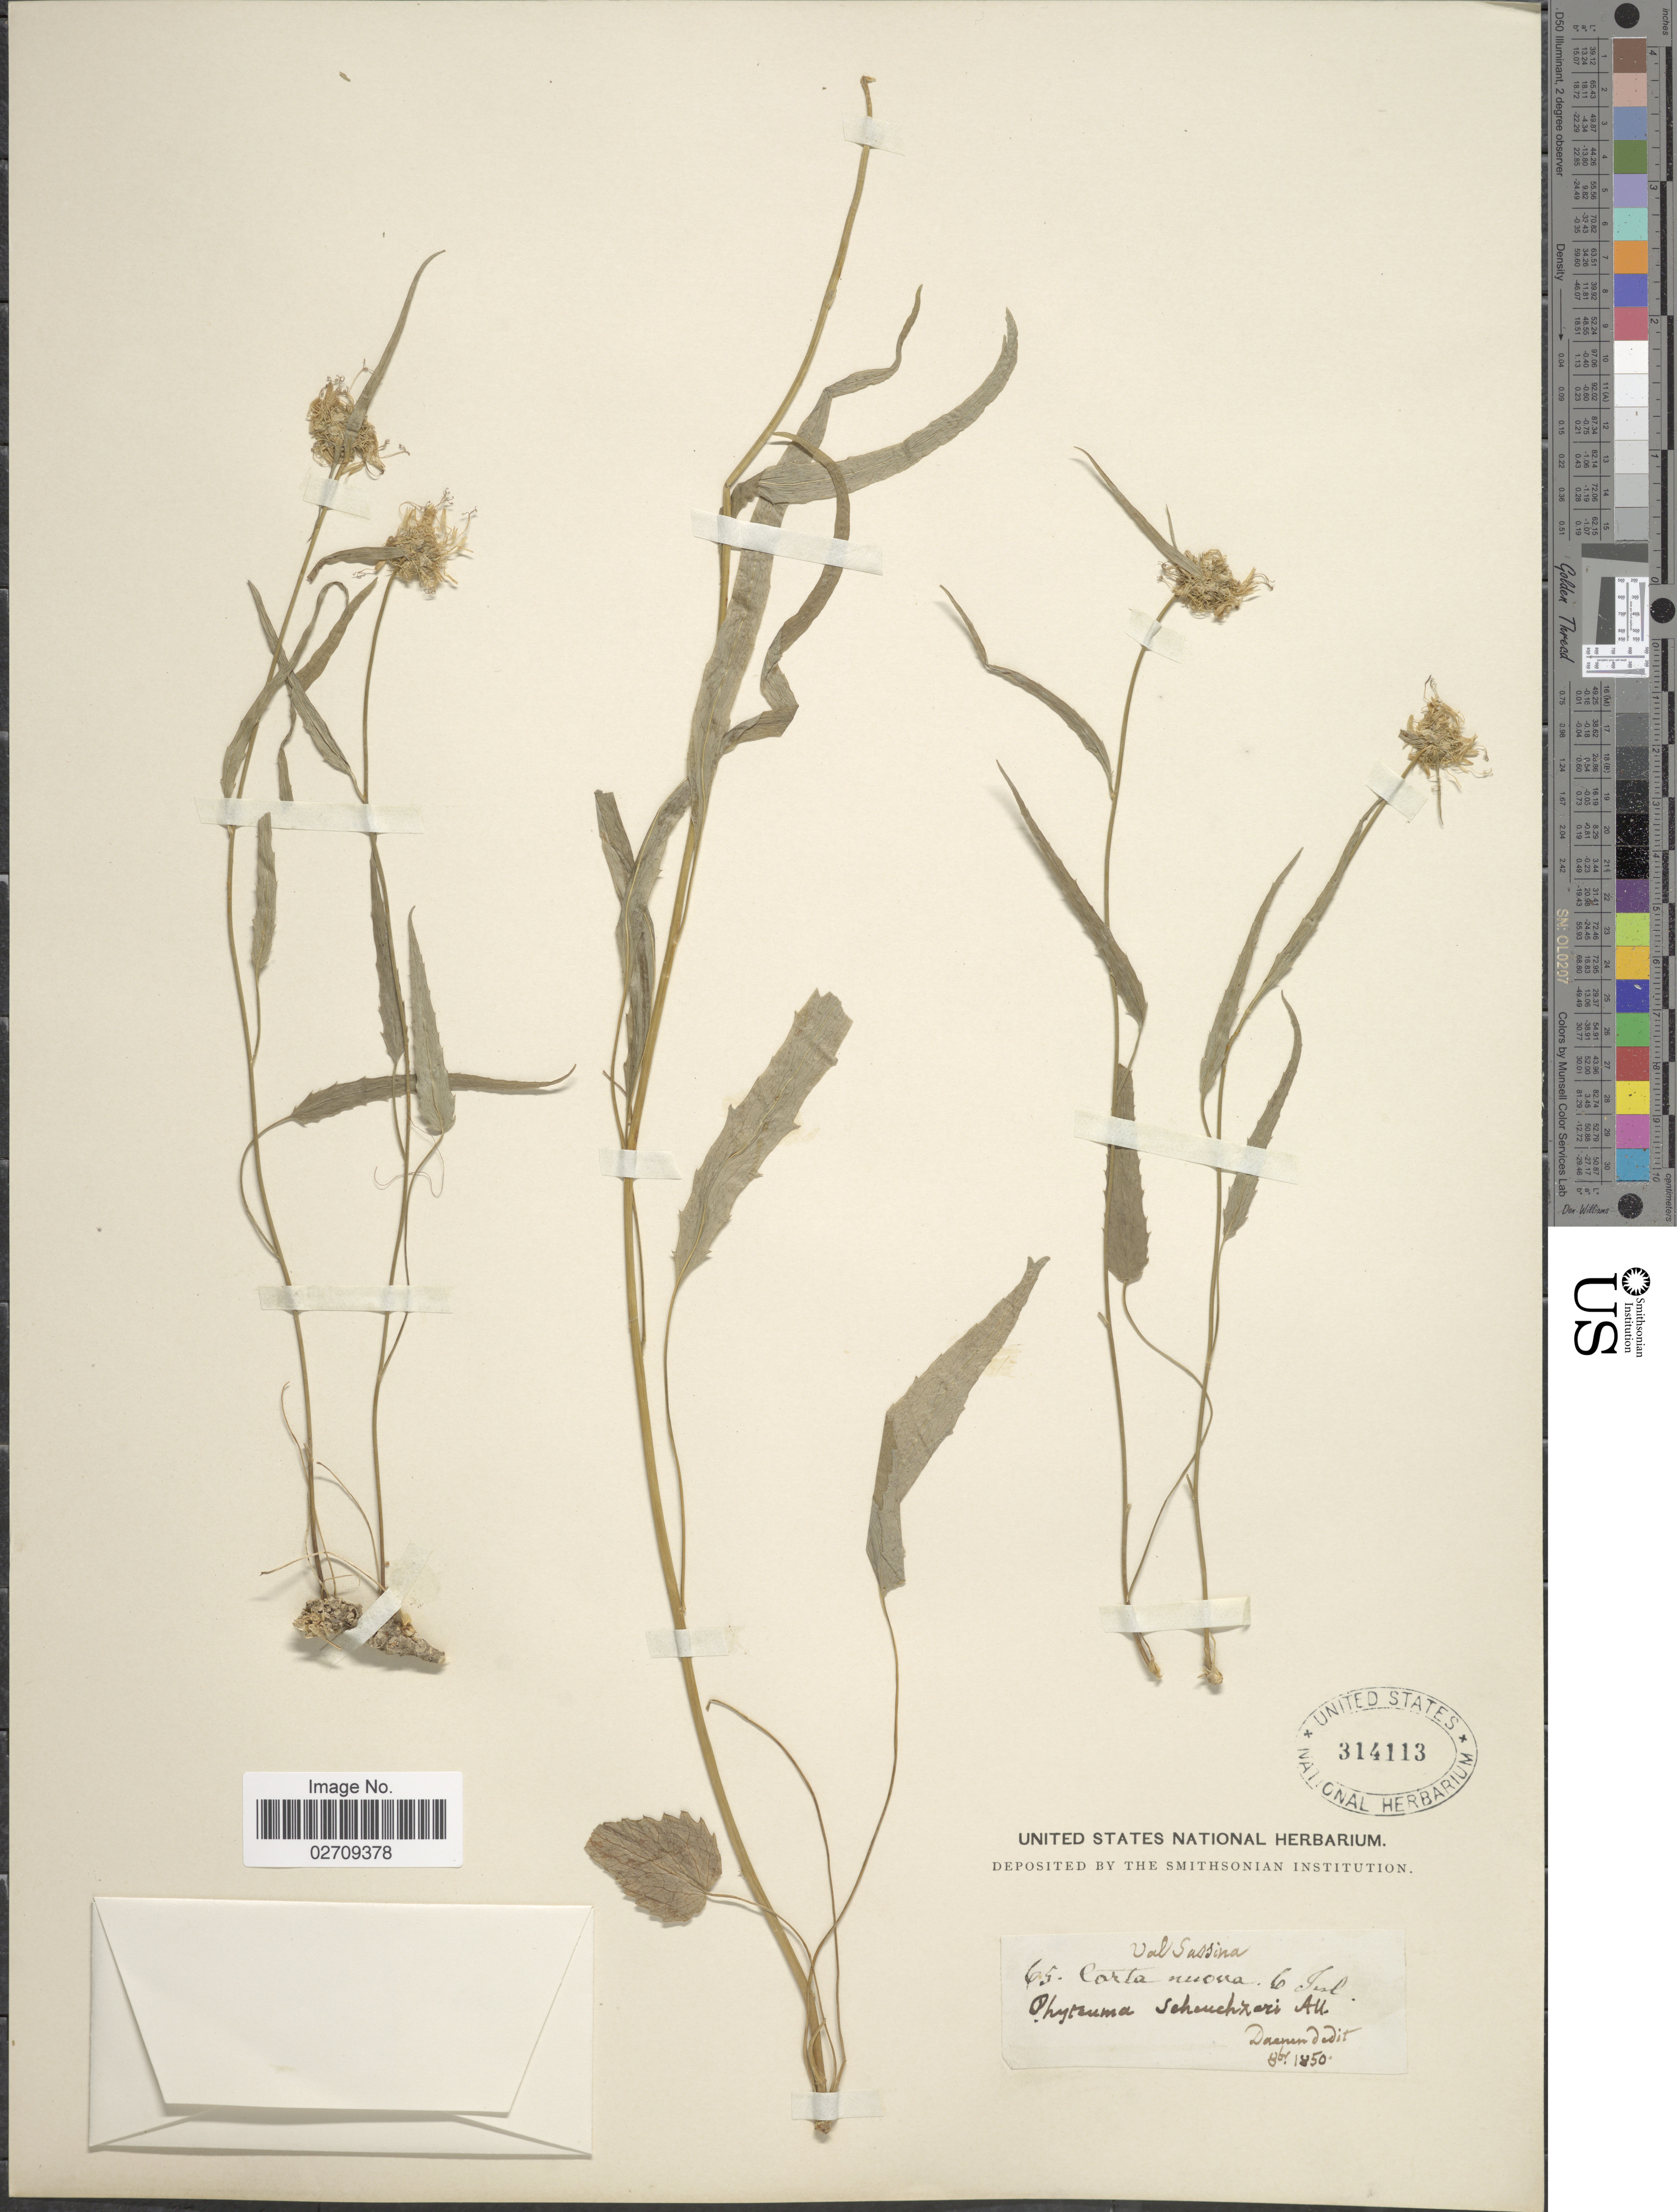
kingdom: Plantae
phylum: Tracheophyta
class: Magnoliopsida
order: Asterales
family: Campanulaceae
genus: Phyteuma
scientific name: Phyteuma scheuchzeri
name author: All.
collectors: Daenen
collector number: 65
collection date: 1850-11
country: Italy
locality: Valsassina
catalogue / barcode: US 314113